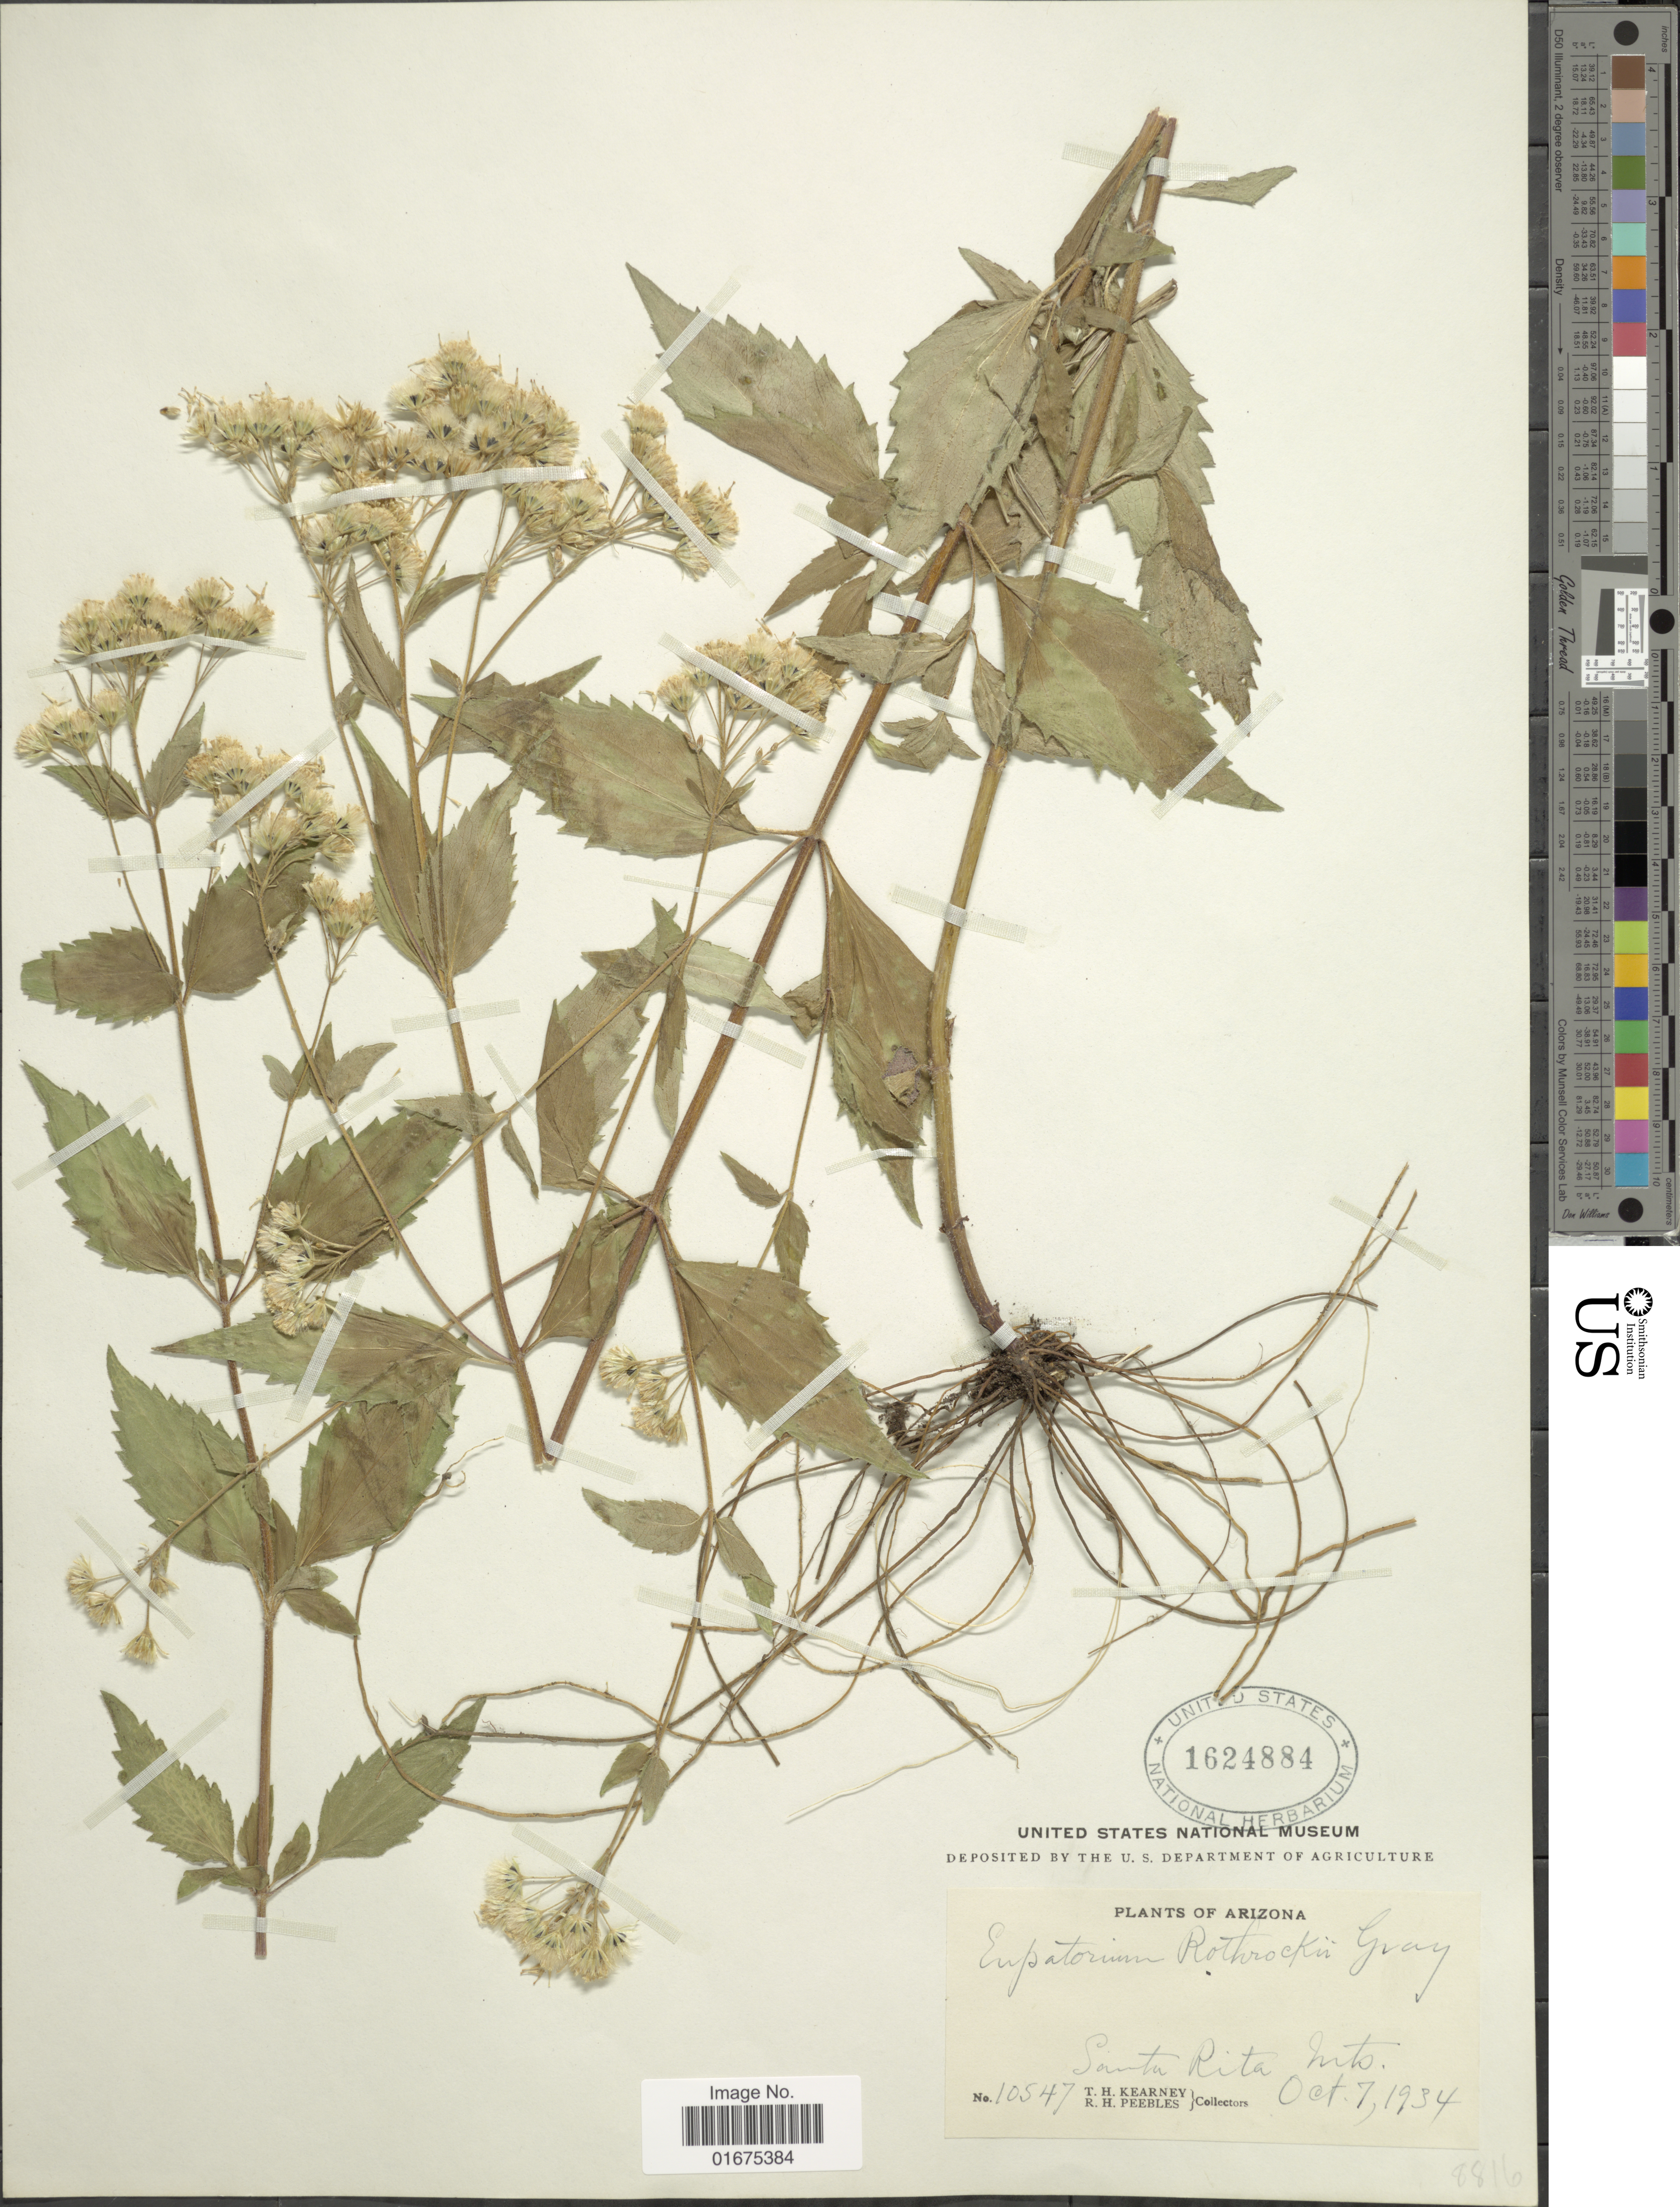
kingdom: Plantae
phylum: Tracheophyta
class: Magnoliopsida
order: Asterales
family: Asteraceae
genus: Ageratina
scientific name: Ageratina rothrockii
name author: (A. Gray) R.M. King & H. Rob.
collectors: T. H. Kearney & R. H. Peebles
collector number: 10547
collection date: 1934-10-07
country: United States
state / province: Arizona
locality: Santa Rita Mts.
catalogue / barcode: US 1624884